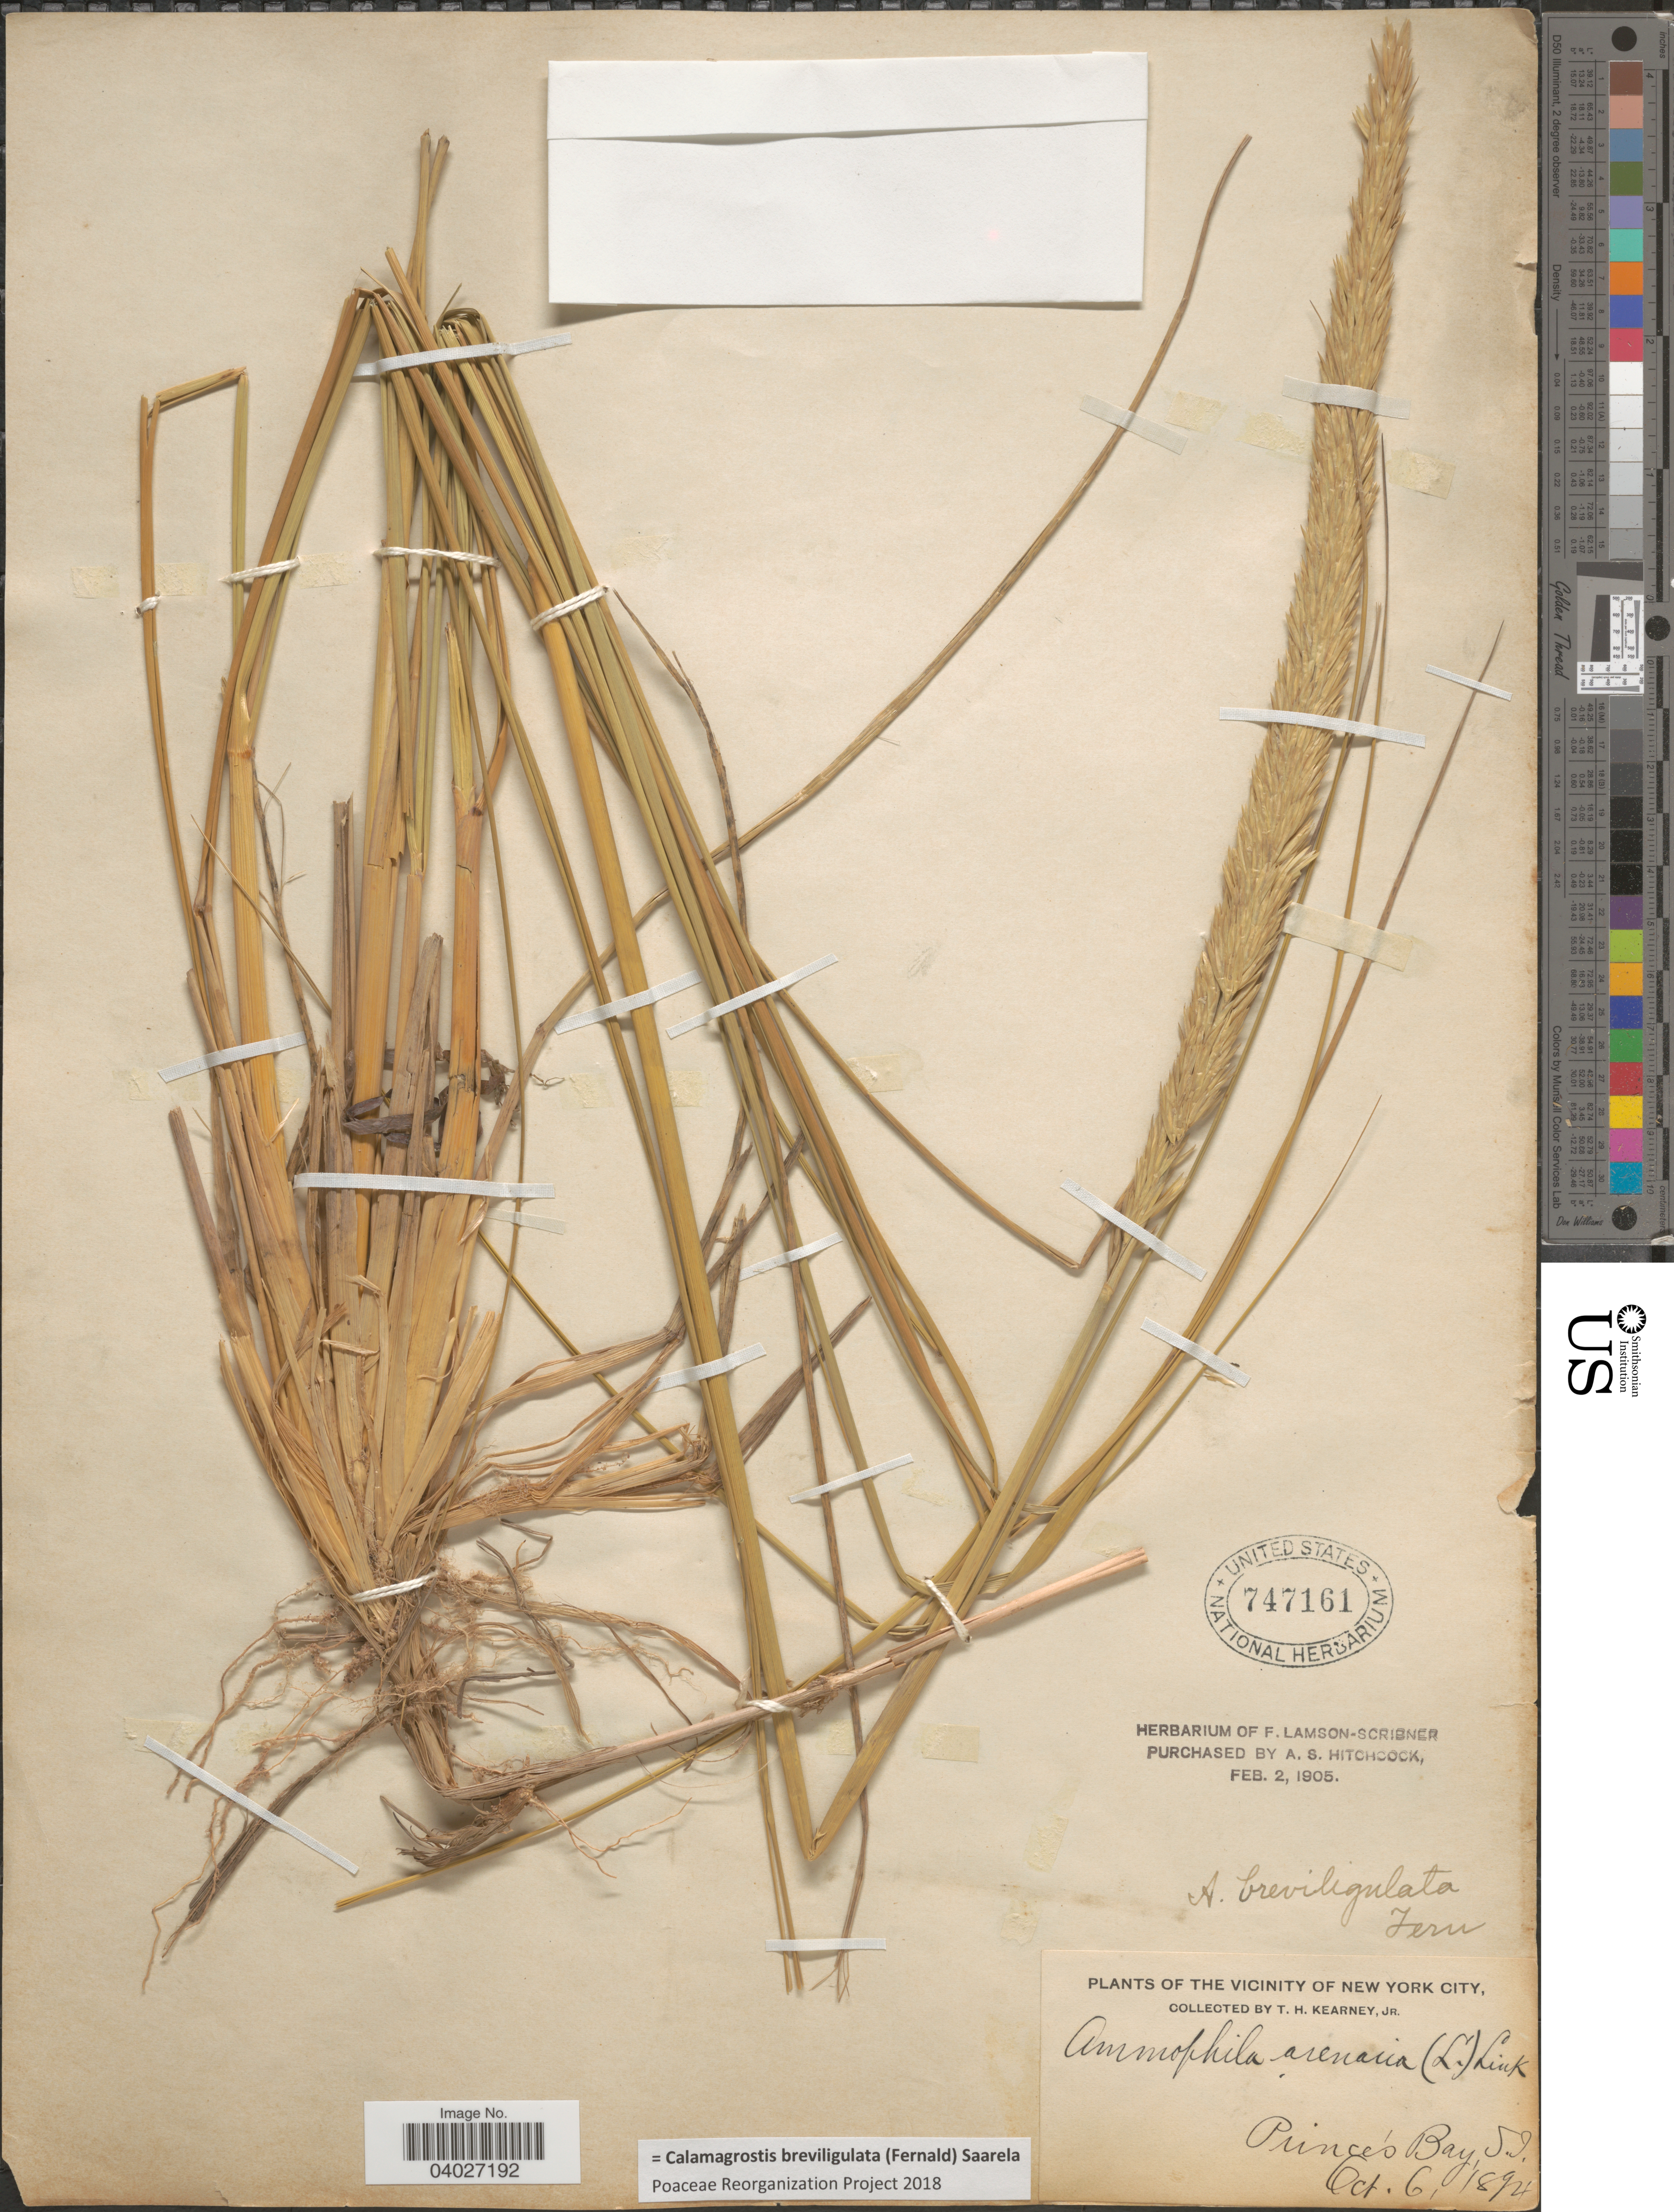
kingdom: Plantae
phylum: Tracheophyta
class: Liliopsida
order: Poales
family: Poaceae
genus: Calamagrostis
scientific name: Calamagrostis breviligulata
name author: (Fernald) Saarela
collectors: T. H. Kearney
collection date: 1894-10-06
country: United States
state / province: New York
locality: The vicinity of New York City. Prince's Bay, L.I.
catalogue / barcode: US 747161